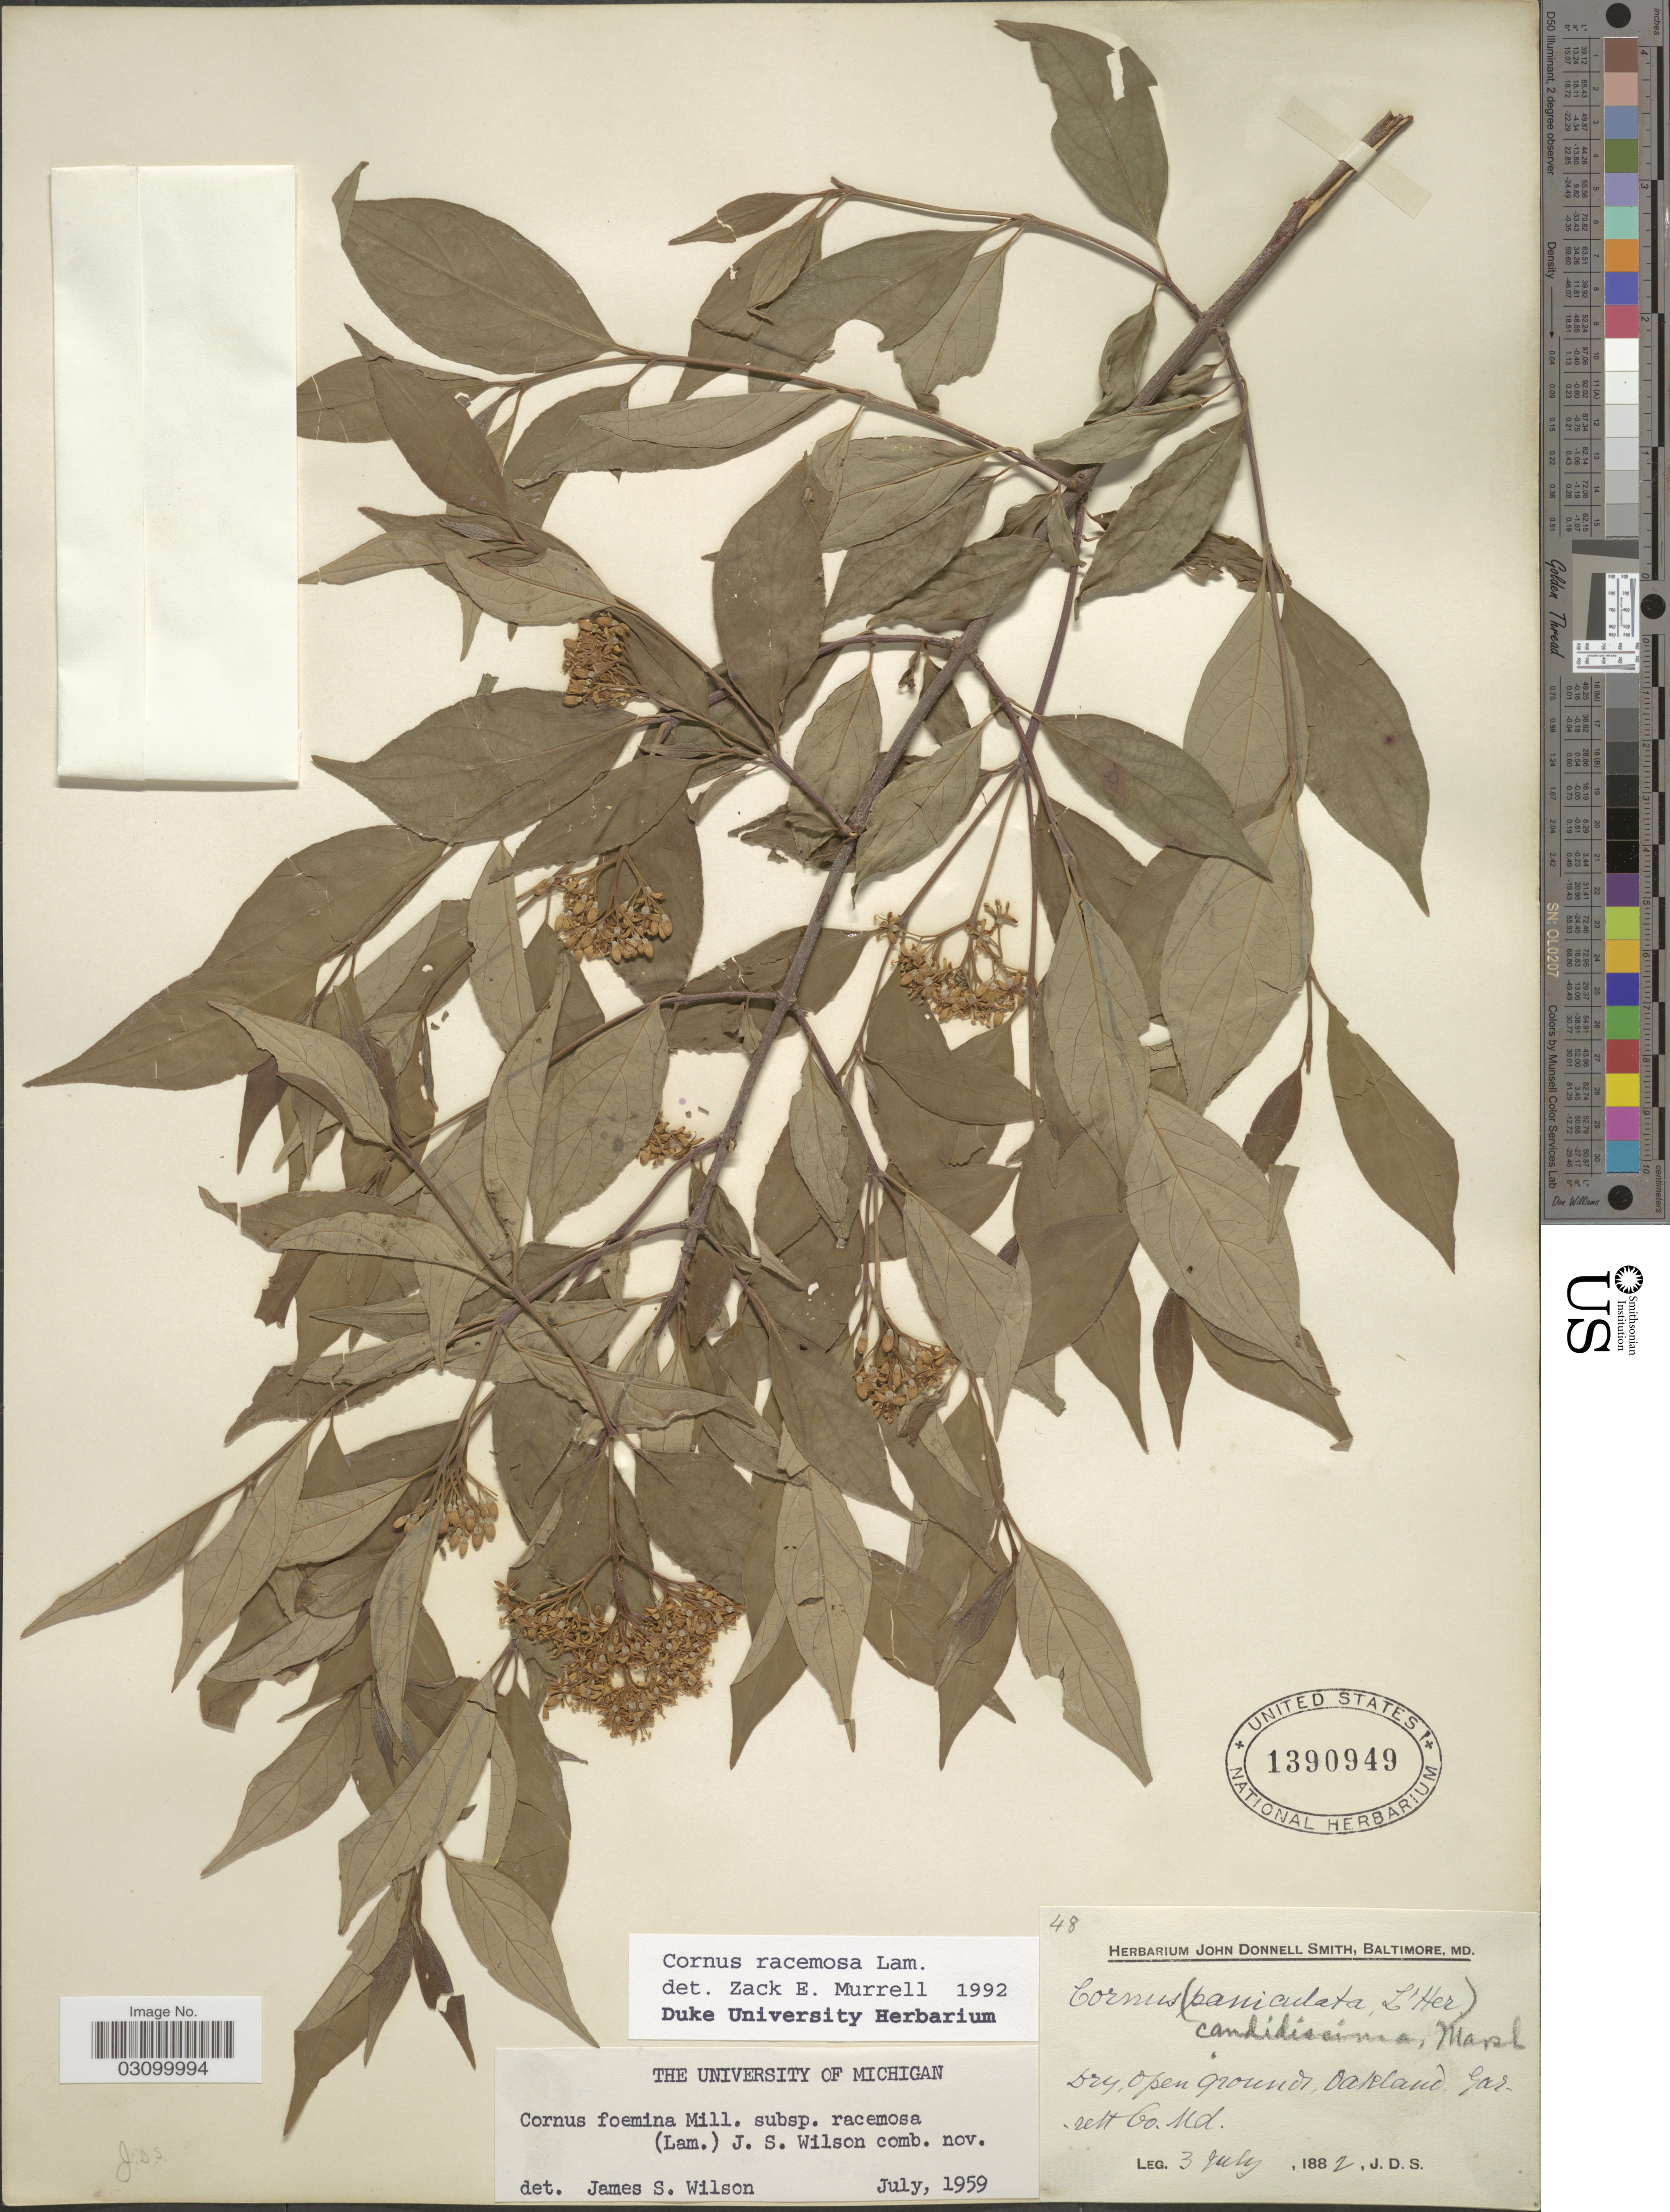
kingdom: Plantae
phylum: Tracheophyta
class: Magnoliopsida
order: Cornales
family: Cornaceae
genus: Cornus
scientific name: Cornus racemosa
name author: Lam.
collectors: J. Donnell Smith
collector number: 48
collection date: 1882-07-03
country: United States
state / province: Maryland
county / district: Garrett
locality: Dry, open grounds, Oakland, Garrett Co.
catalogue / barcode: US 1390949